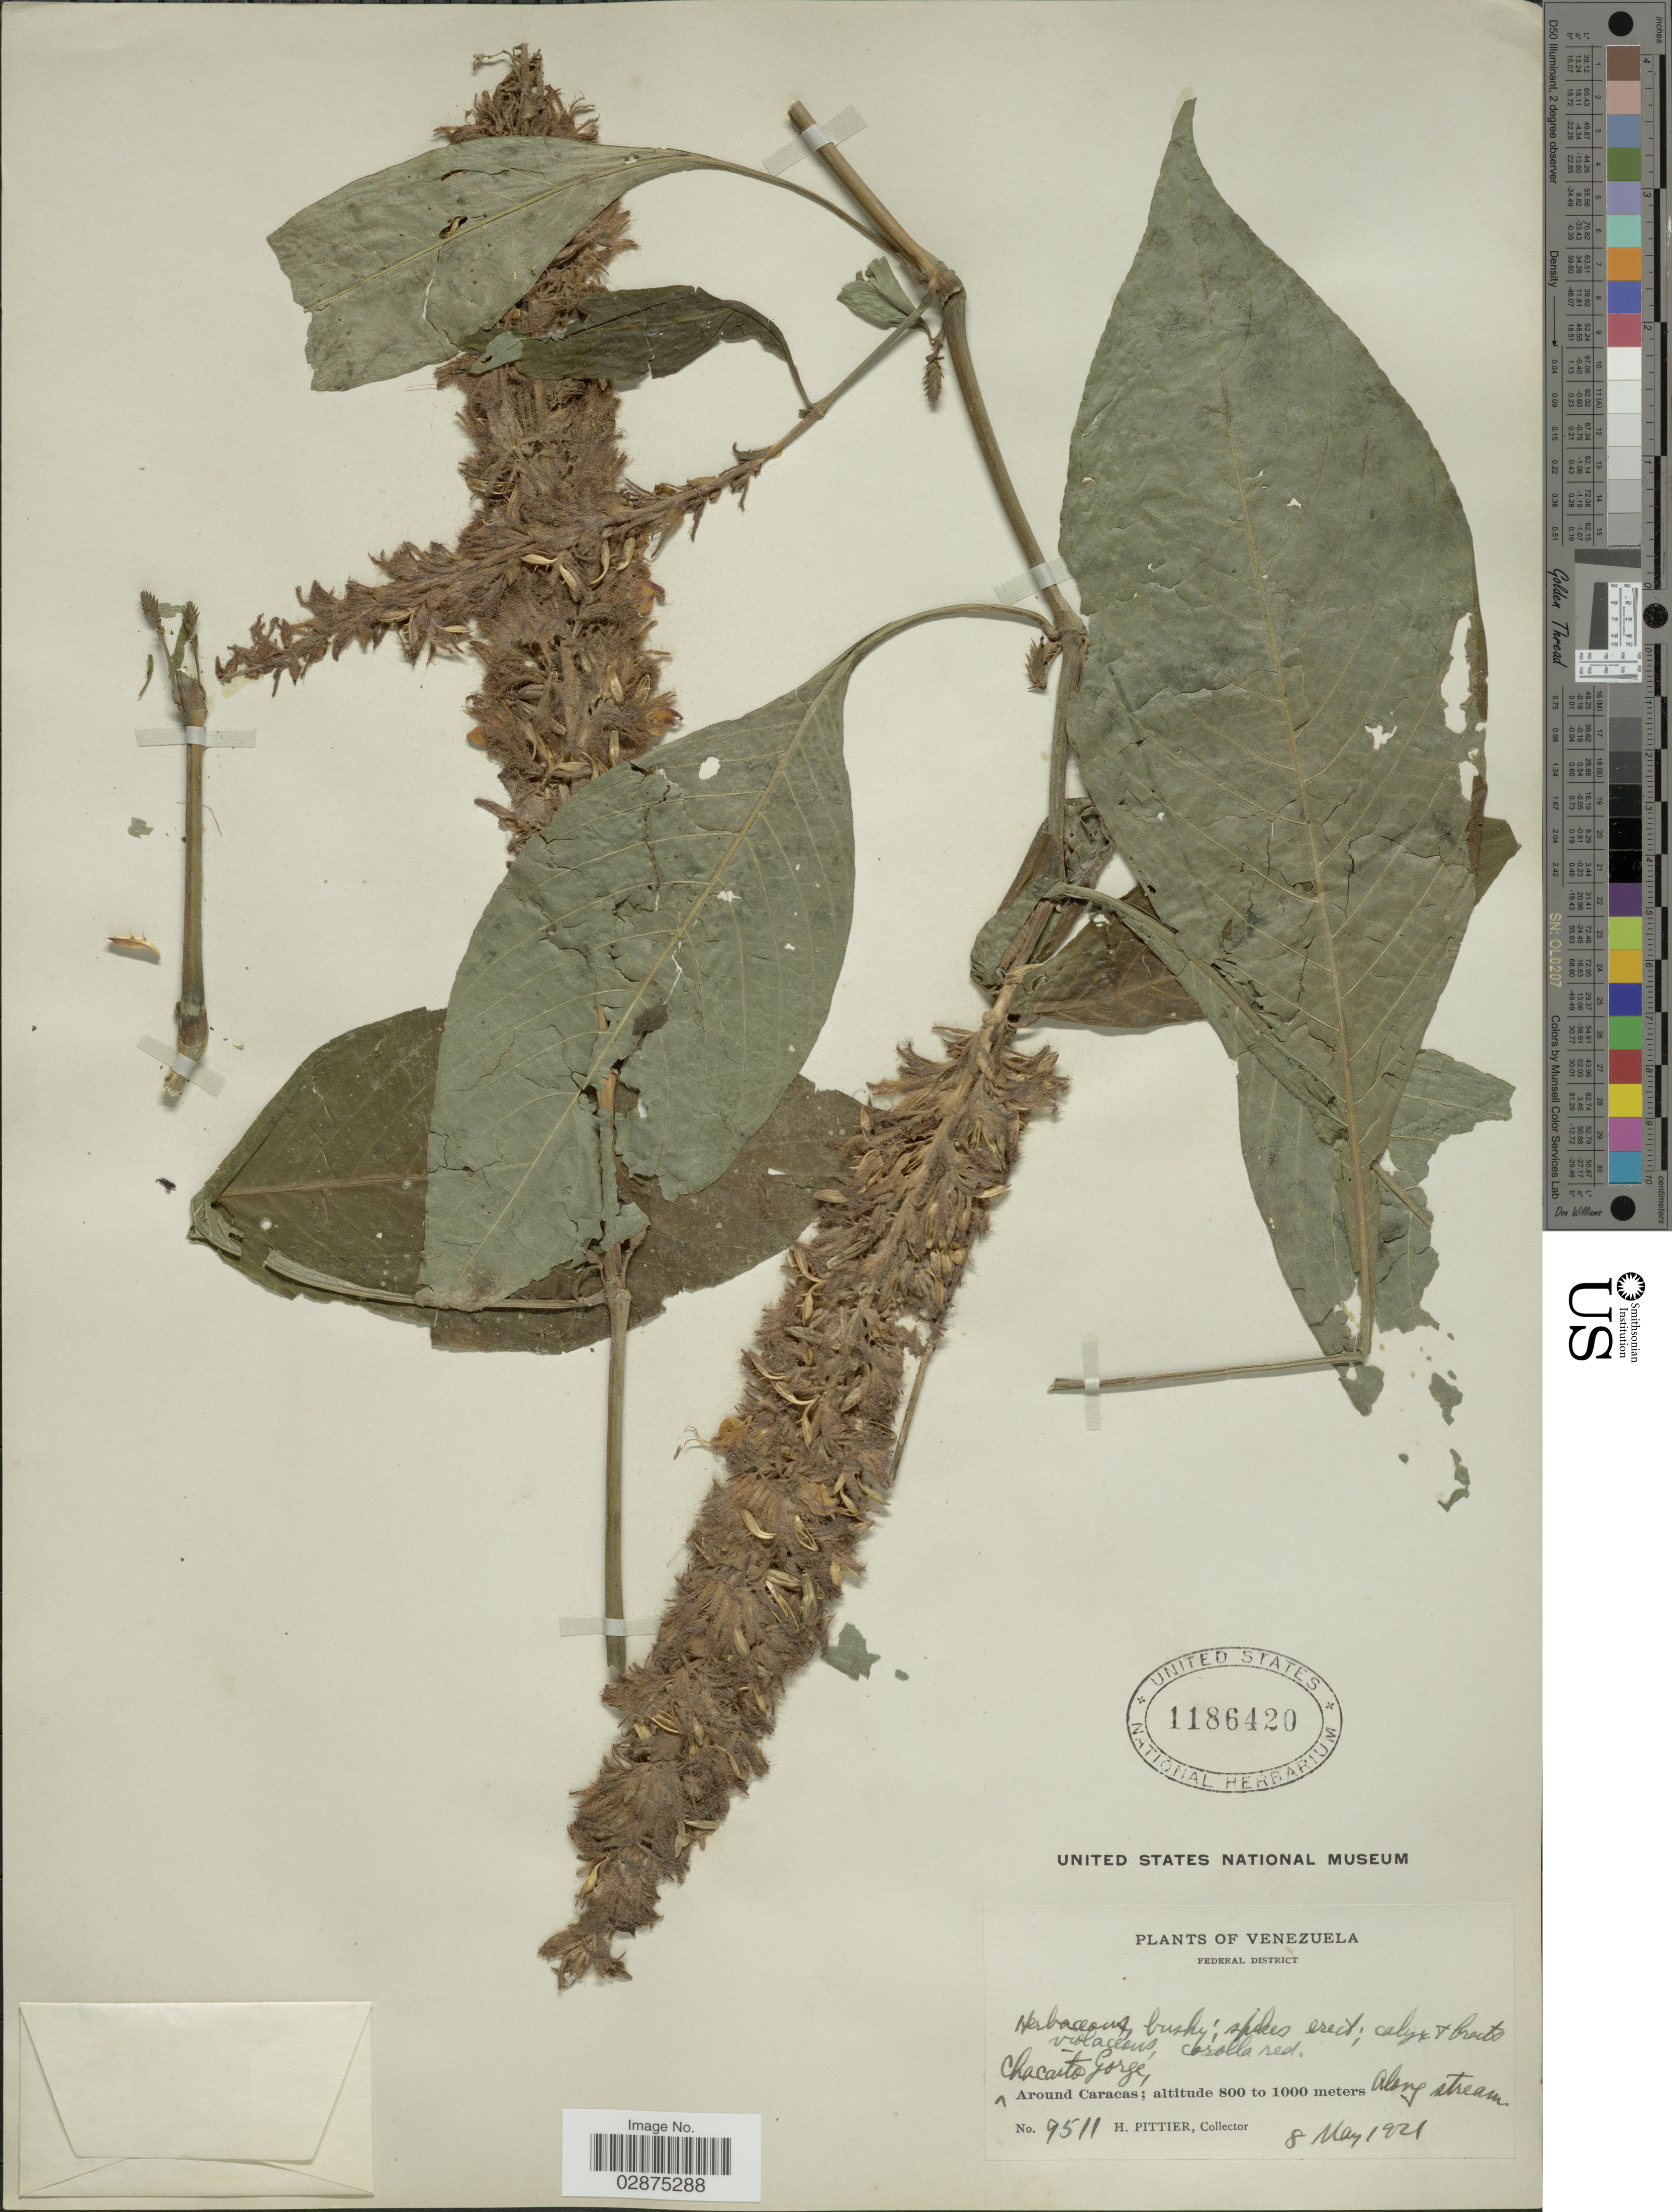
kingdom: Plantae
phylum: Tracheophyta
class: Magnoliopsida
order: Lamiales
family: Acanthaceae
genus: Stenostephanus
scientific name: Stenostephanus lasiostachyus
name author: Nees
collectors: H. F. Pittier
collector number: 9511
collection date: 1921-05-08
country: Venezuela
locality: Federal District. Chacaito Gorge. Around Caracas.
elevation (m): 800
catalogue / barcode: US 1186420